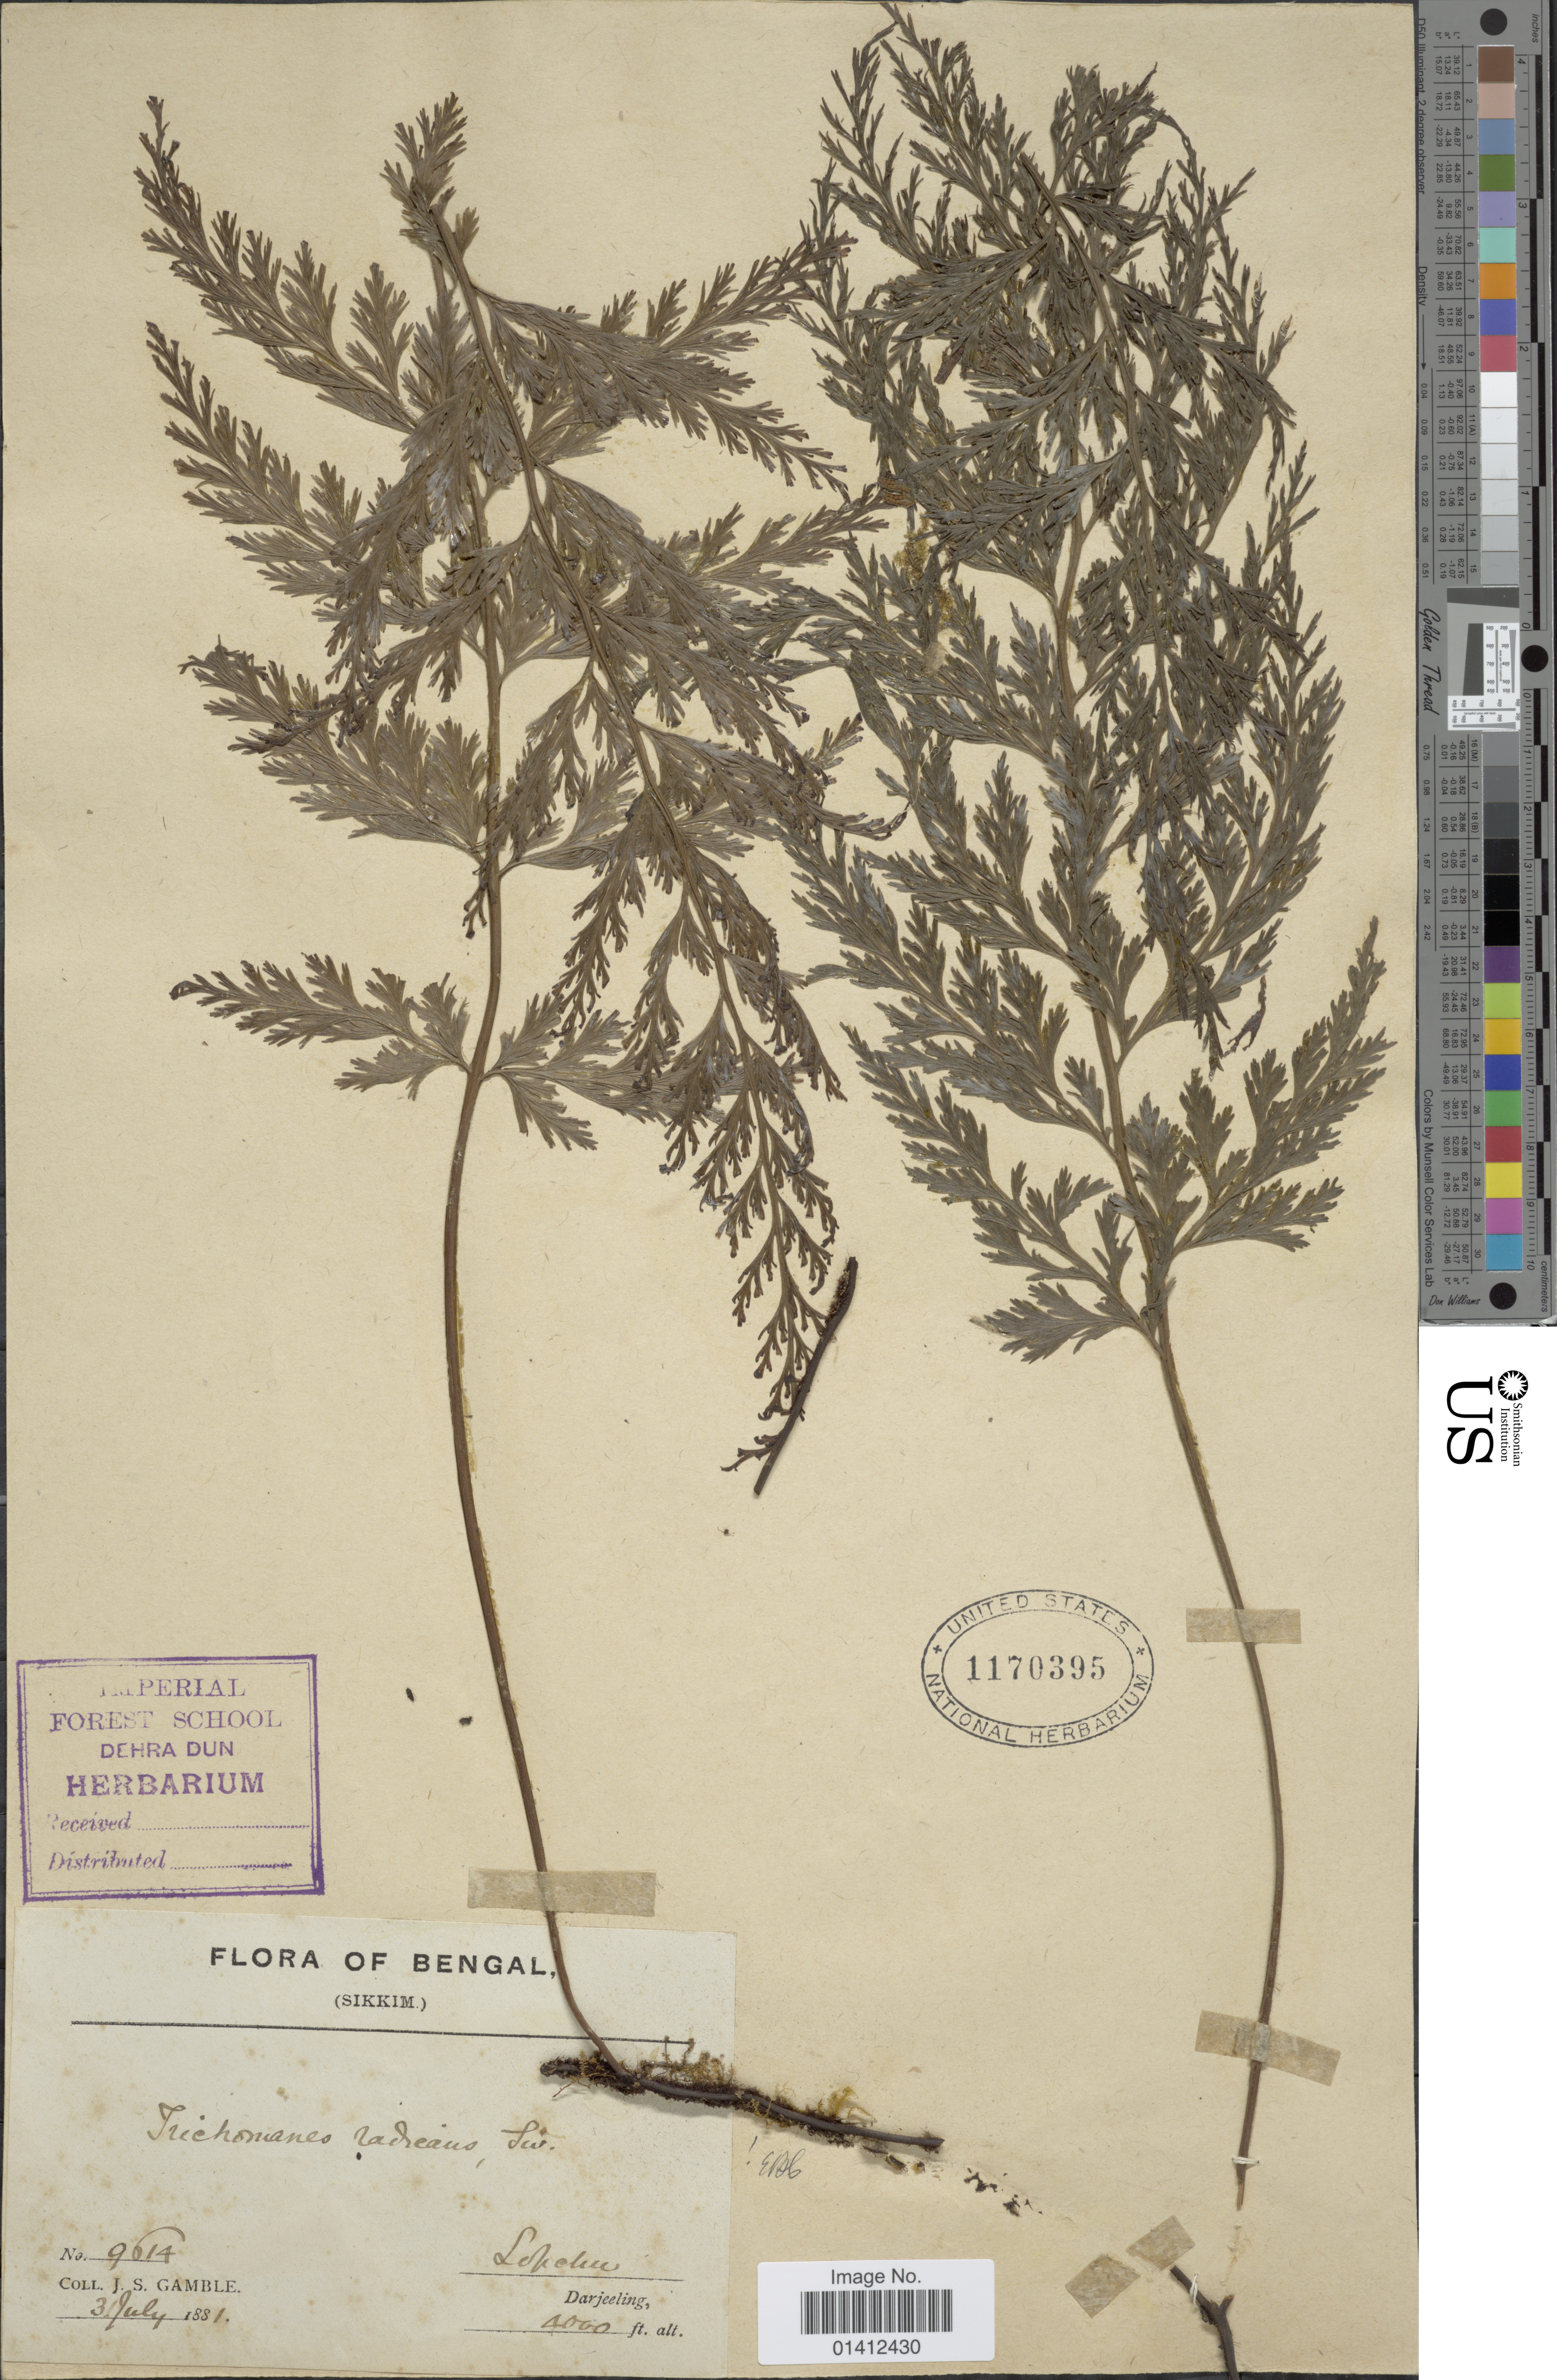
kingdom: Plantae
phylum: Tracheophyta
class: Polypodiopsida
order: Hymenophyllales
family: Hymenophyllaceae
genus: Vandenboschia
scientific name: Vandenboschia radicans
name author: (Sw.) Copel.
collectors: J. S. Gamble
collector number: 9614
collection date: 1881-07-03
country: India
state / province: Sikkim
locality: Bengal, Lopoku, Darjeeling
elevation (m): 1219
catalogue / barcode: US 1170395